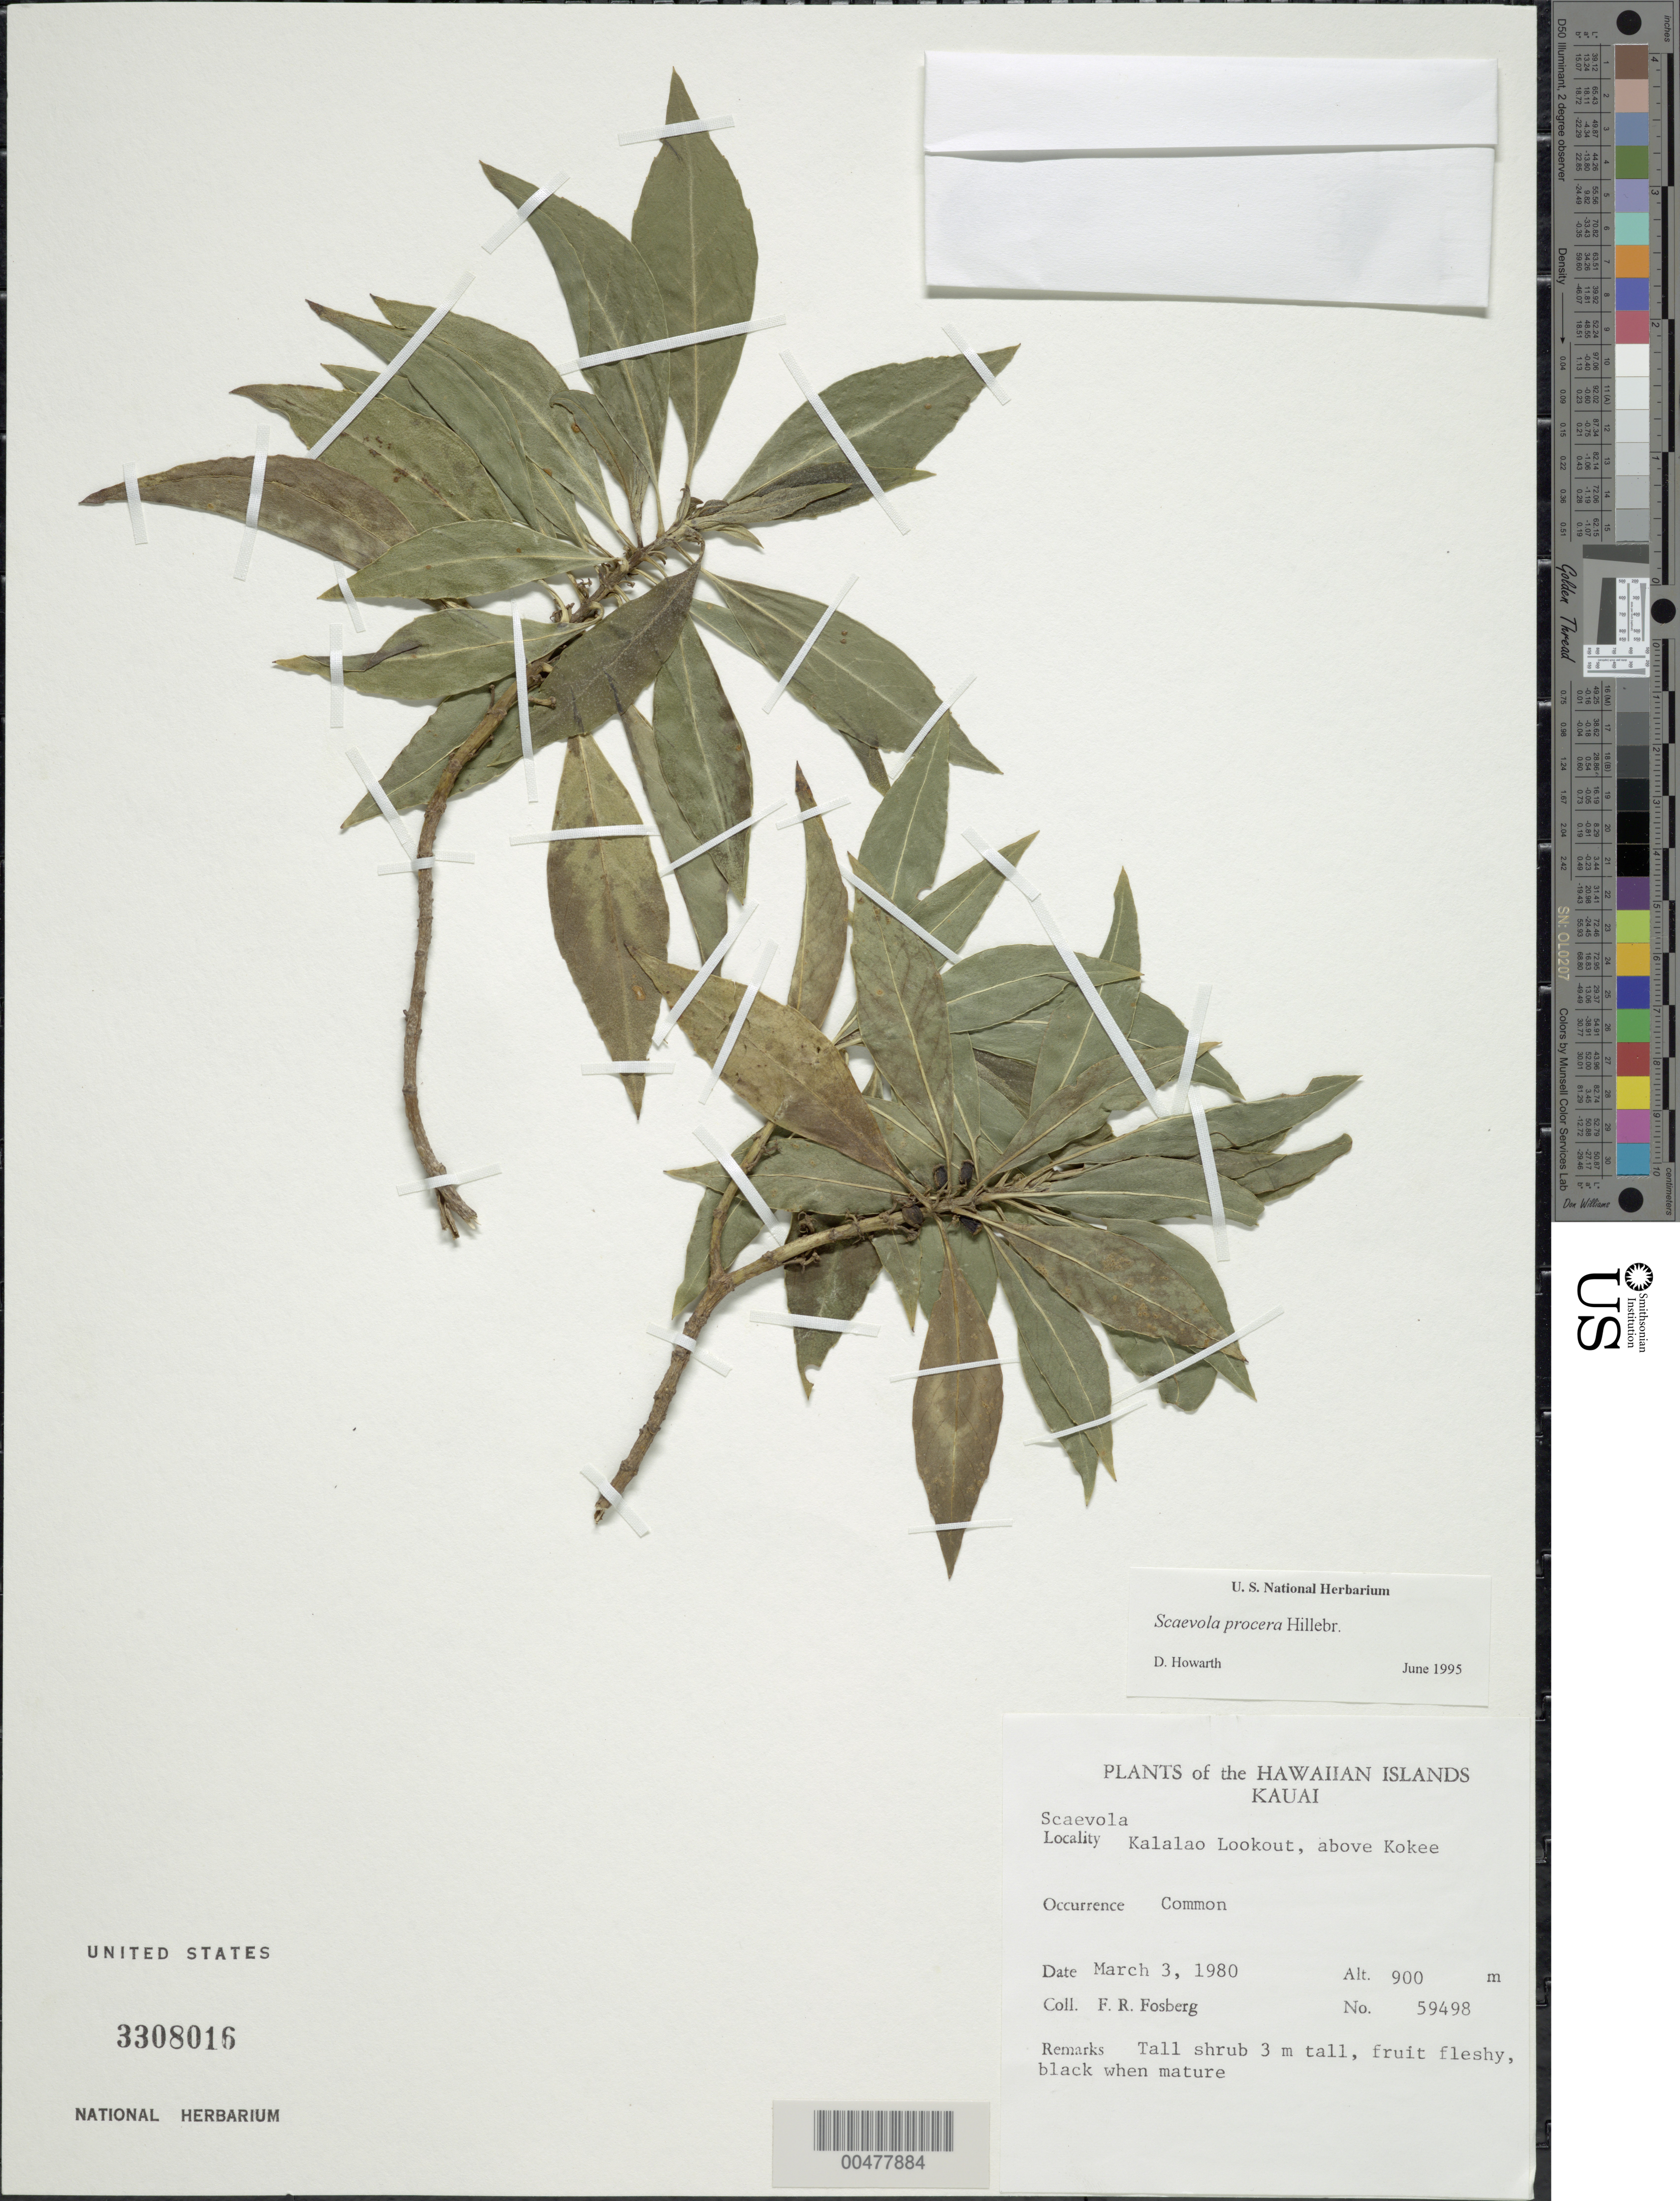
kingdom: Plantae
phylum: Tracheophyta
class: Magnoliopsida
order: Asterales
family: Goodeniaceae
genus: Scaevola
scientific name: Scaevola procera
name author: Hillebr.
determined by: Howarth, D.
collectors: F. R. Fosberg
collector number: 59498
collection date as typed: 3 Mar 1980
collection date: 1980-03-03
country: United States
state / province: Hawaii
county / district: Kauai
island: Kaua'i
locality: Kalalao Lookout, above Kokee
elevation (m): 900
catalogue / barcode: US 3308016